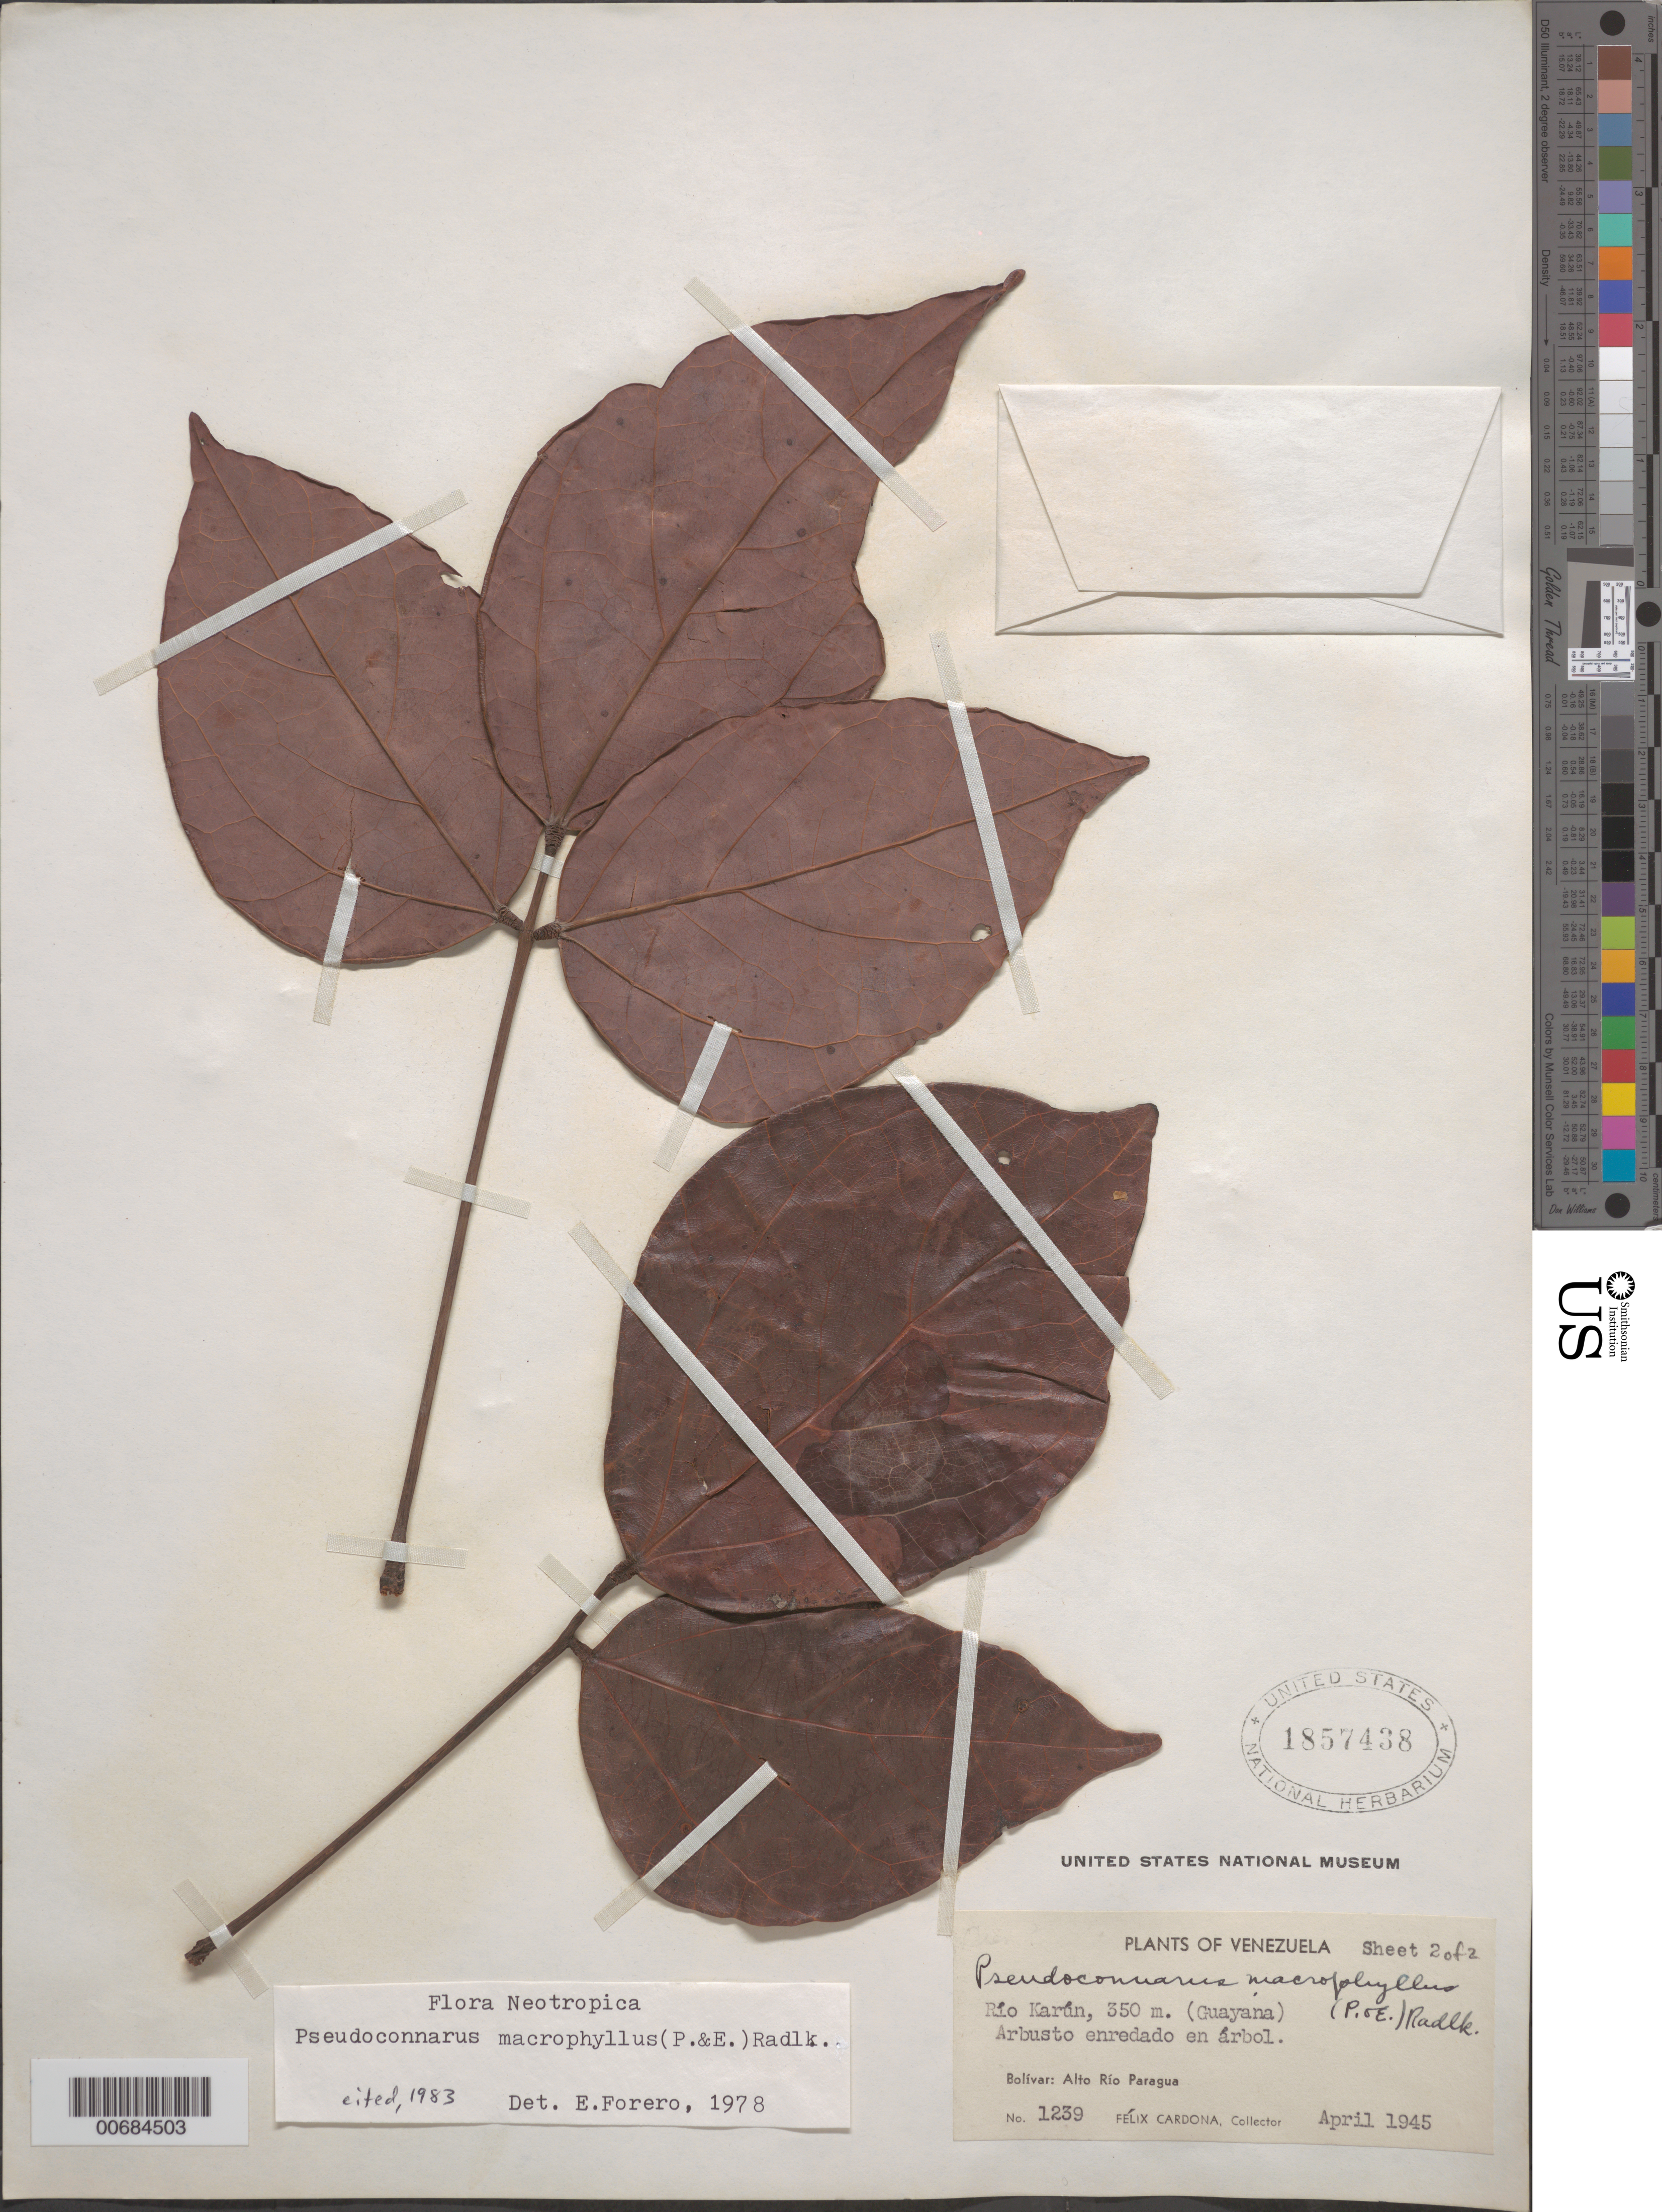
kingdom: Plantae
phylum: Tracheophyta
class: Magnoliopsida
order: Oxalidales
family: Connaraceae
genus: Pseudoconnarus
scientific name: Pseudoconnarus macrophyllus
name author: (Poepp.) Radlk.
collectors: F. Cardona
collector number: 1239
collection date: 1945-04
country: Venezuela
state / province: Bolivar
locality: Río Karún (Guayana). Alto Río Paragua.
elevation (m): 350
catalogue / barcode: US 1857438